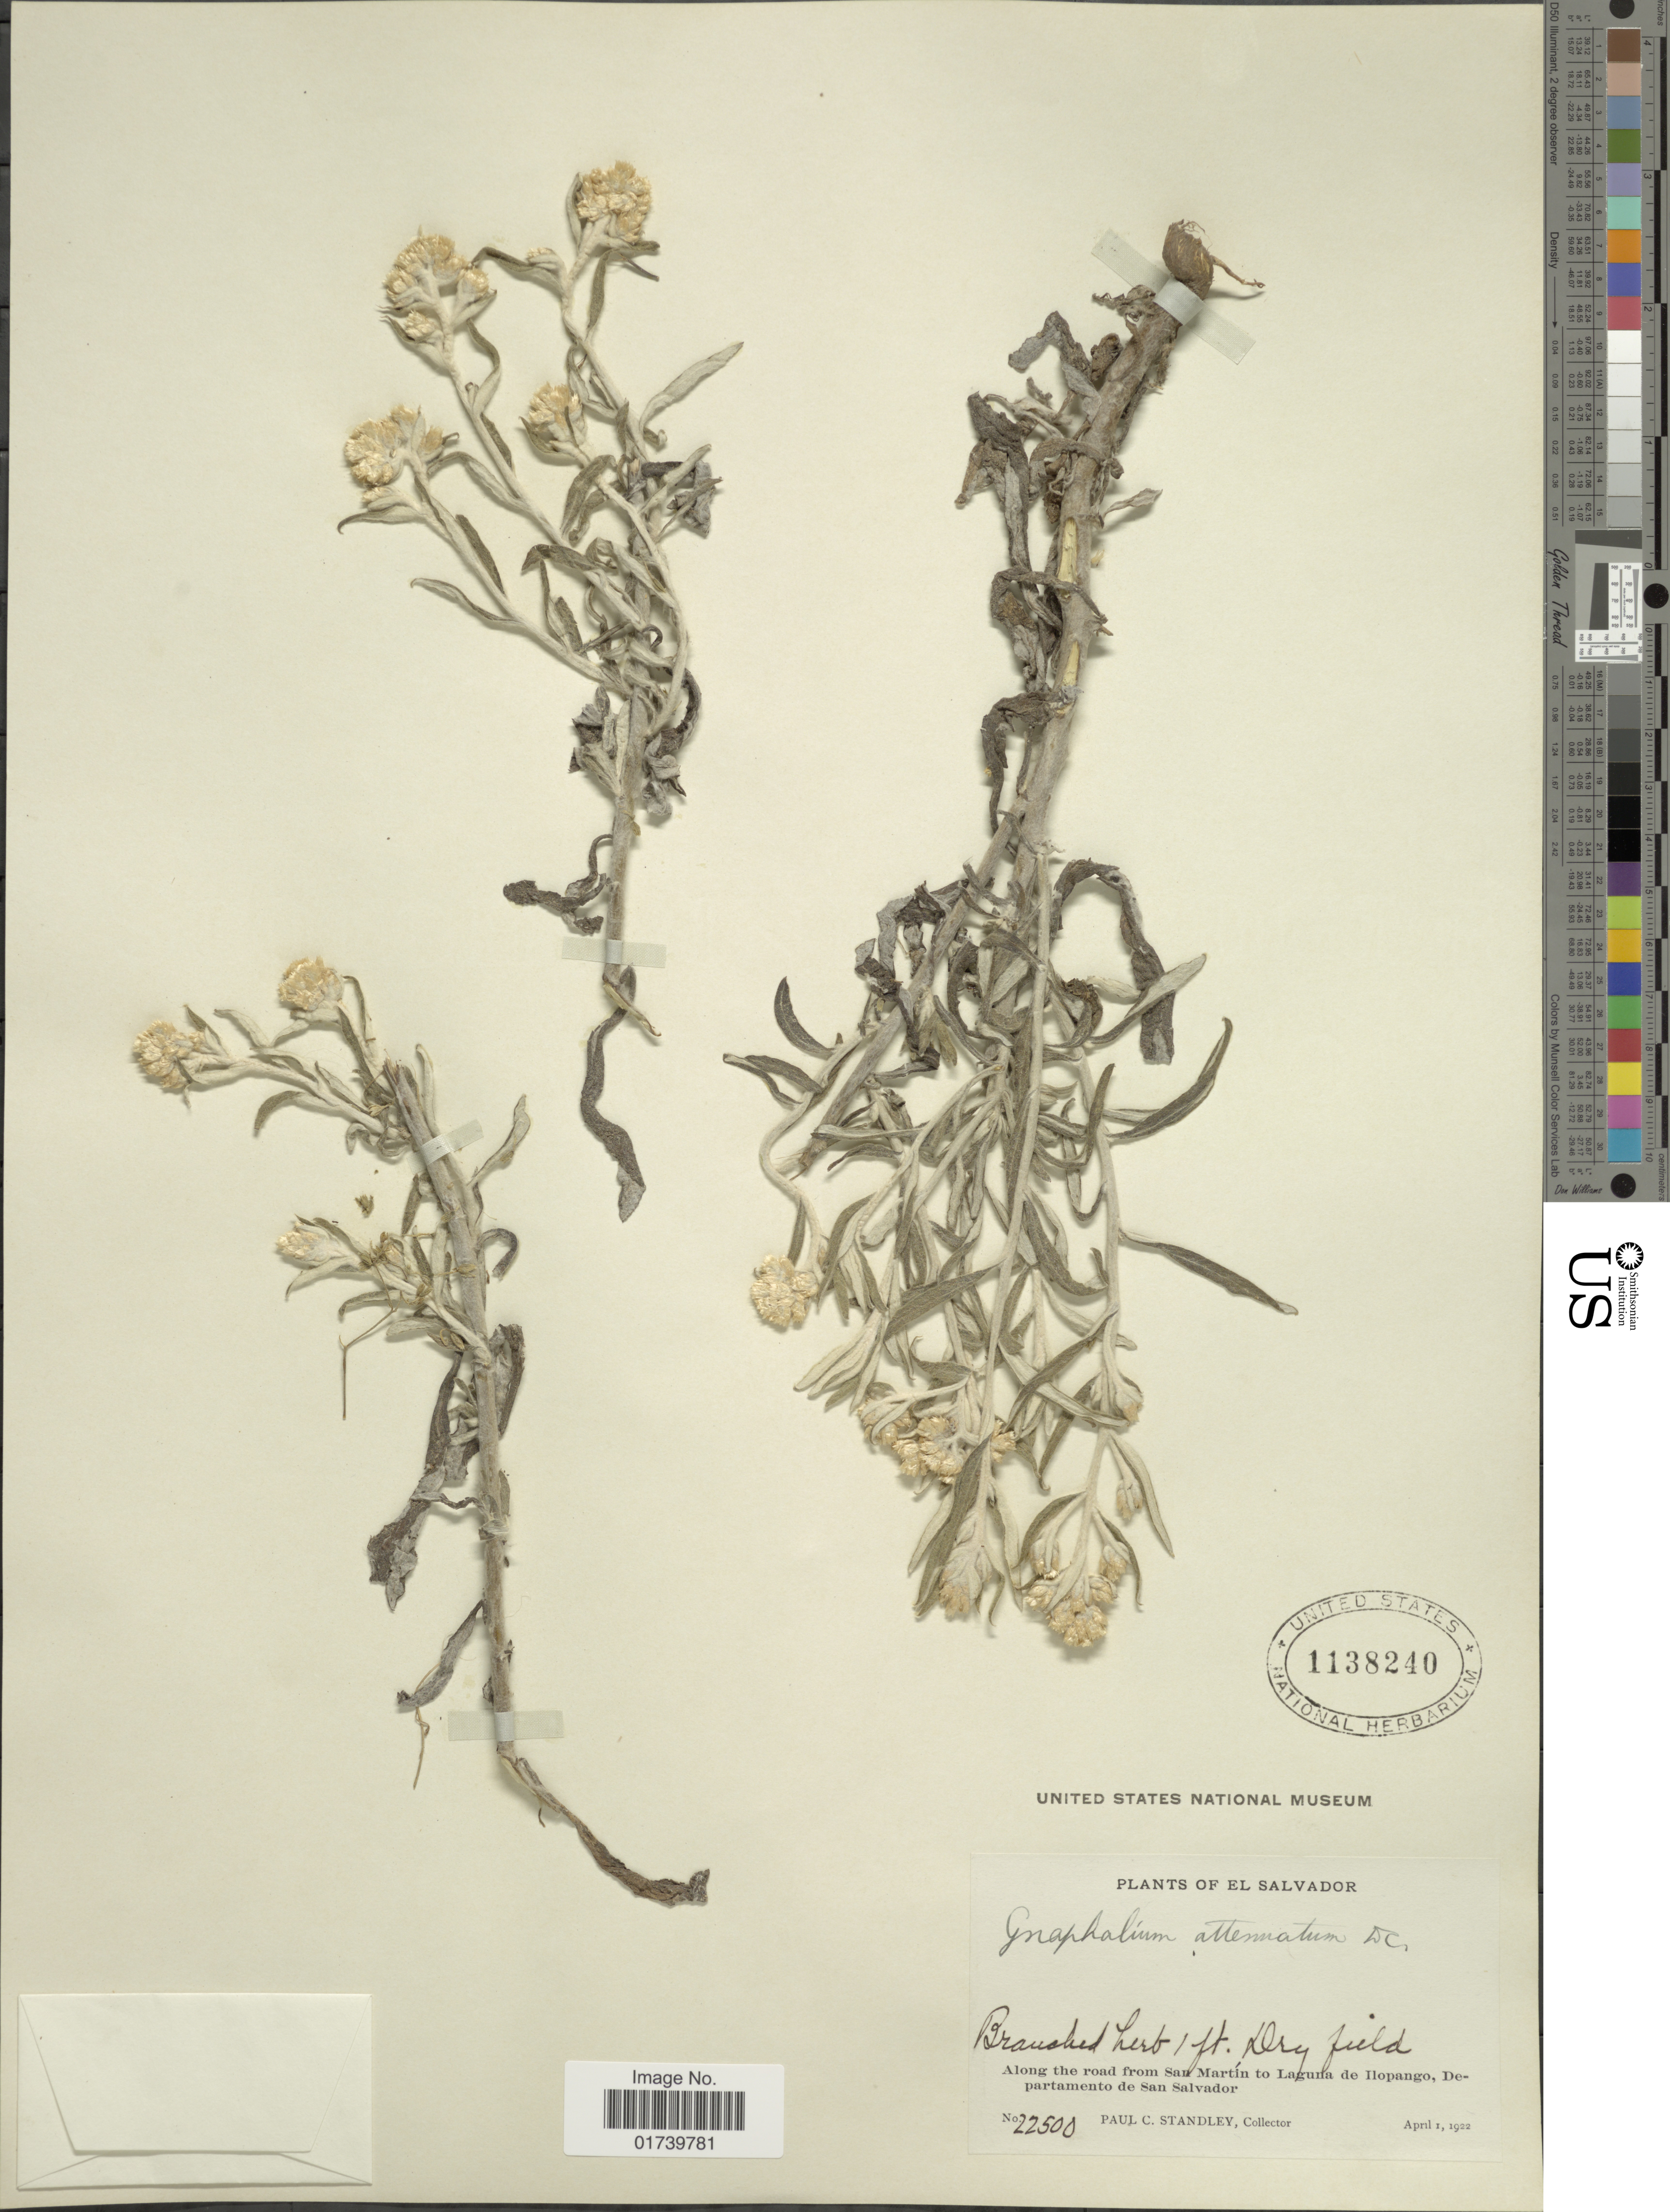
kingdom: Plantae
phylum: Tracheophyta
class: Magnoliopsida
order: Asterales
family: Asteraceae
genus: Pseudognaphalium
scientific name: Pseudognaphalium attenuatum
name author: (DC.) Anderb.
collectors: P. C. Standley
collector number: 22500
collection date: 1922-04-01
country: El Salvador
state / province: San Salvador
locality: Along the road from San Matin tto Laguna de Hopango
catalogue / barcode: US 1138240